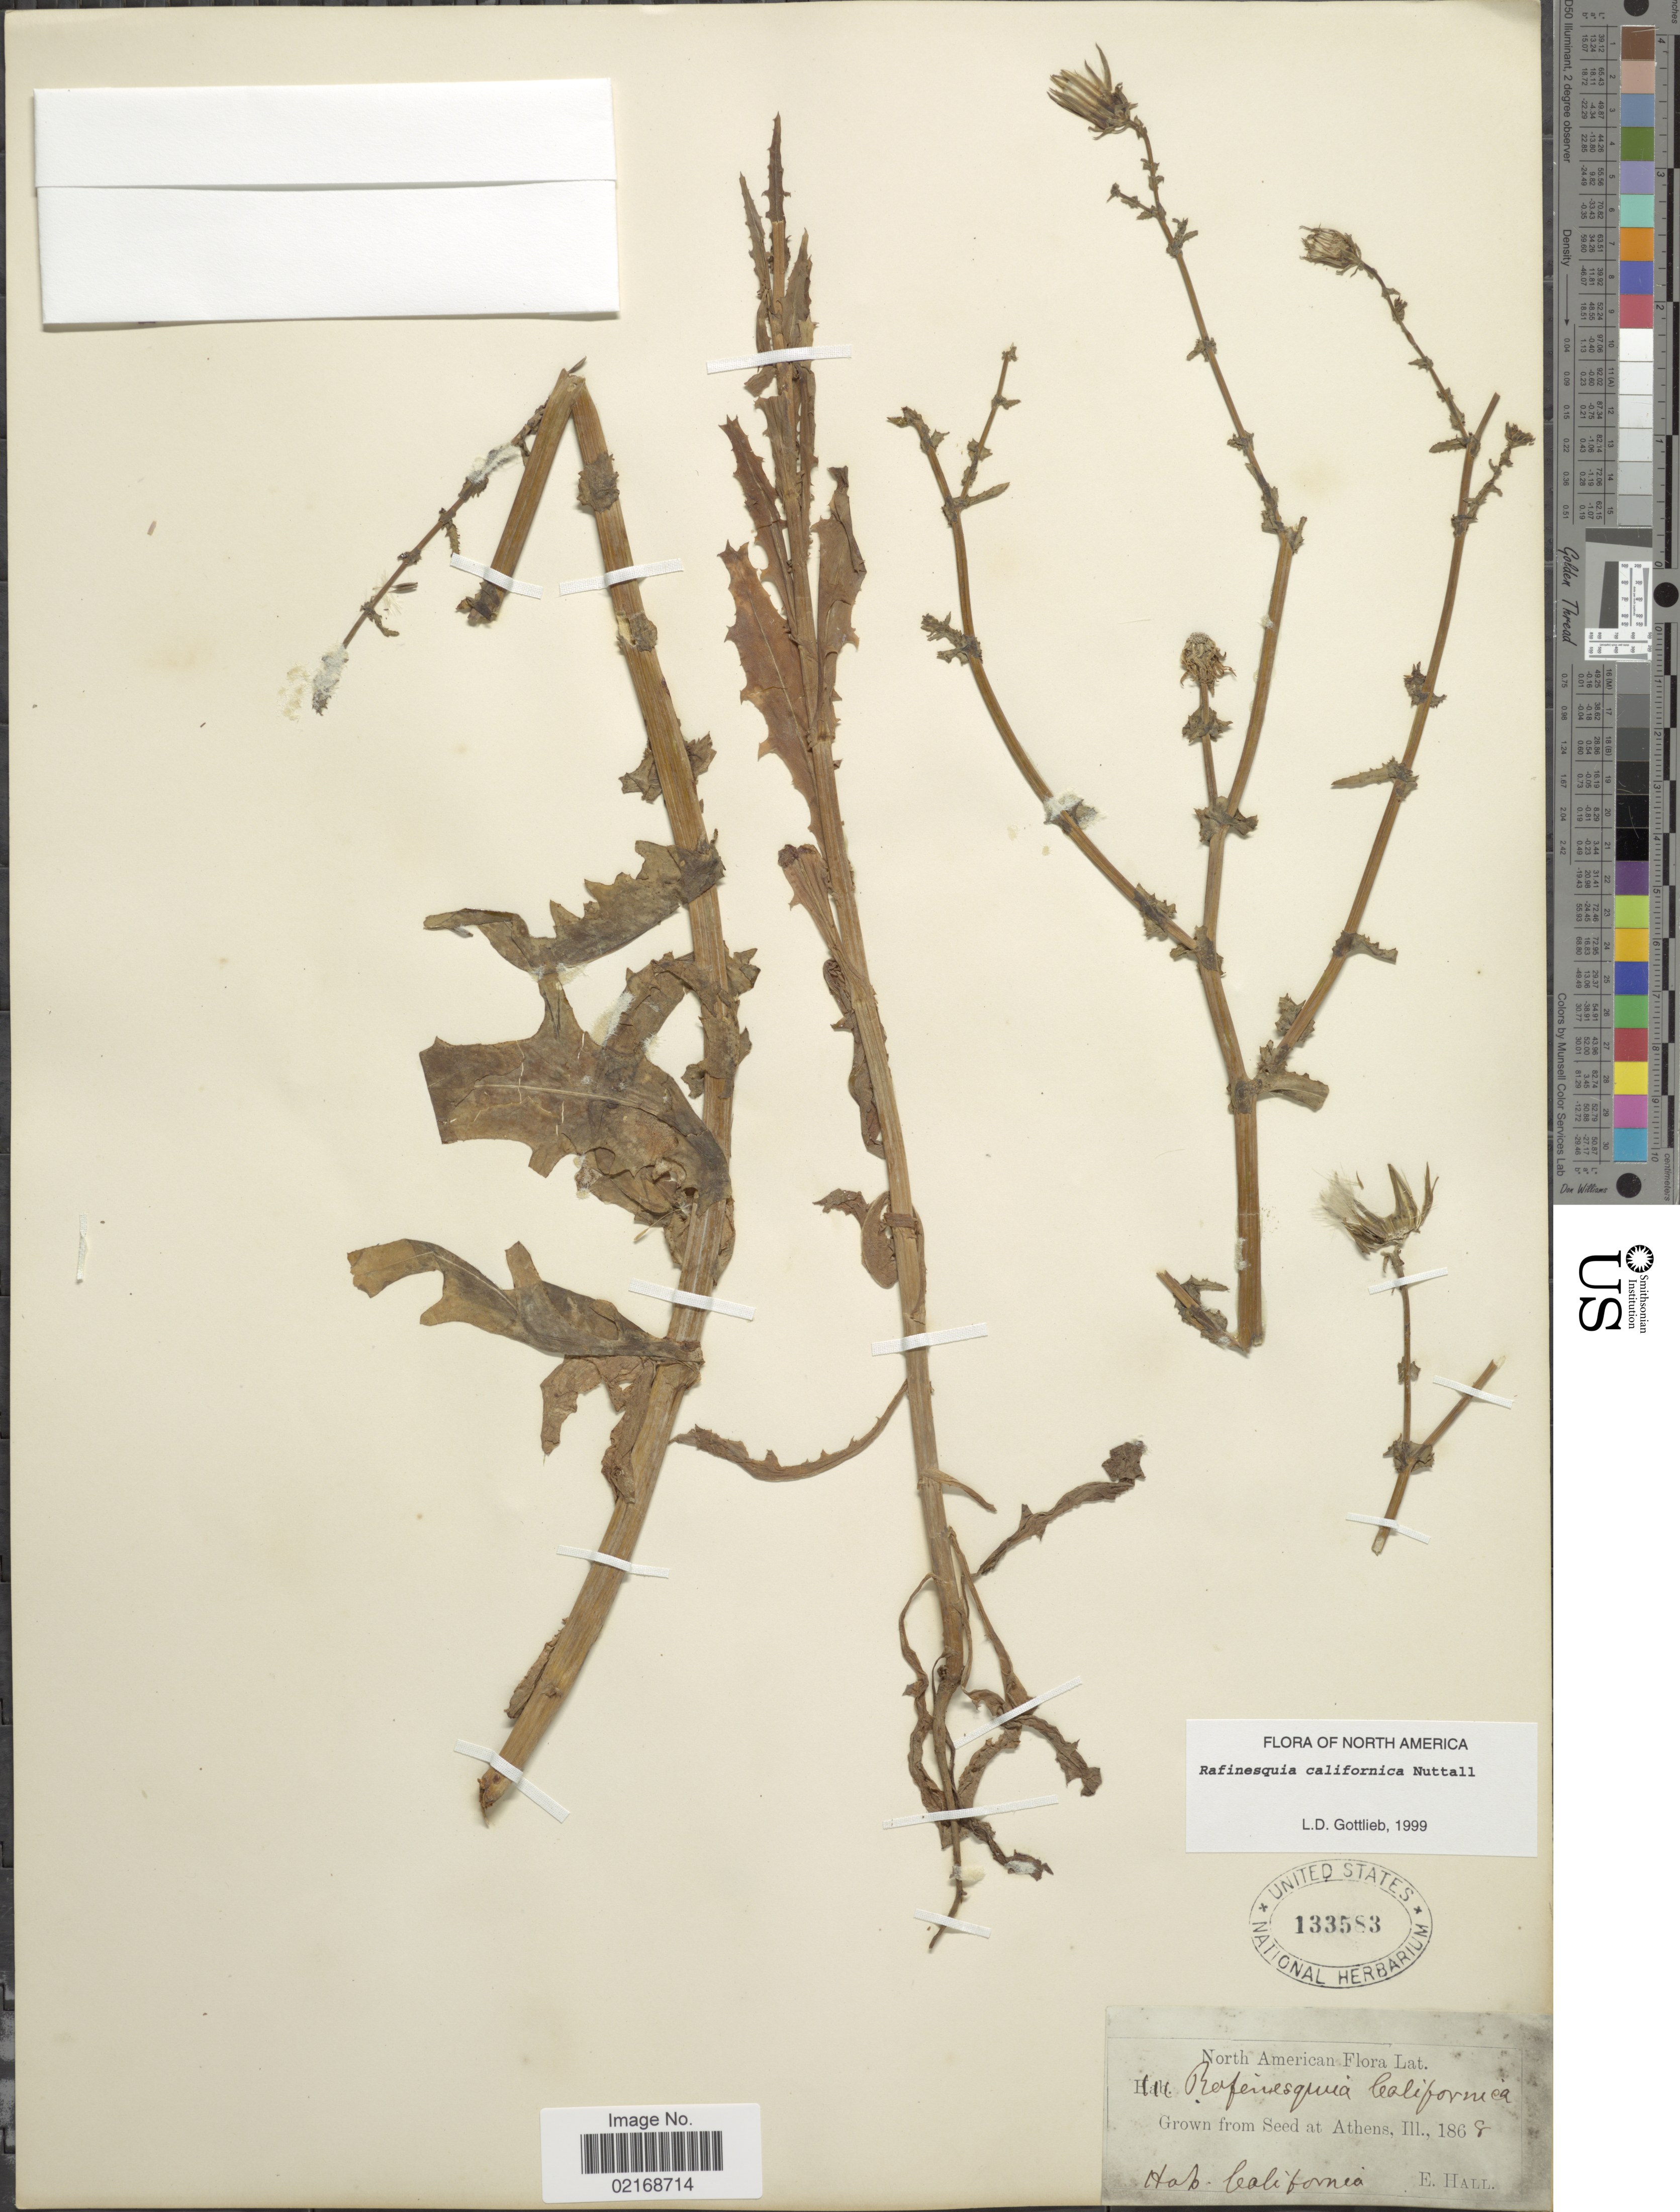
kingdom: Plantae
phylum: Tracheophyta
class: Magnoliopsida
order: Asterales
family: Asteraceae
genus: Rafinesquia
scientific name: Rafinesquia californica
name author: Nutt.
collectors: E. Hall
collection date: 1869-03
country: United States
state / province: California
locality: Grown from Seed at Athens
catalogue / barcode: US 133583